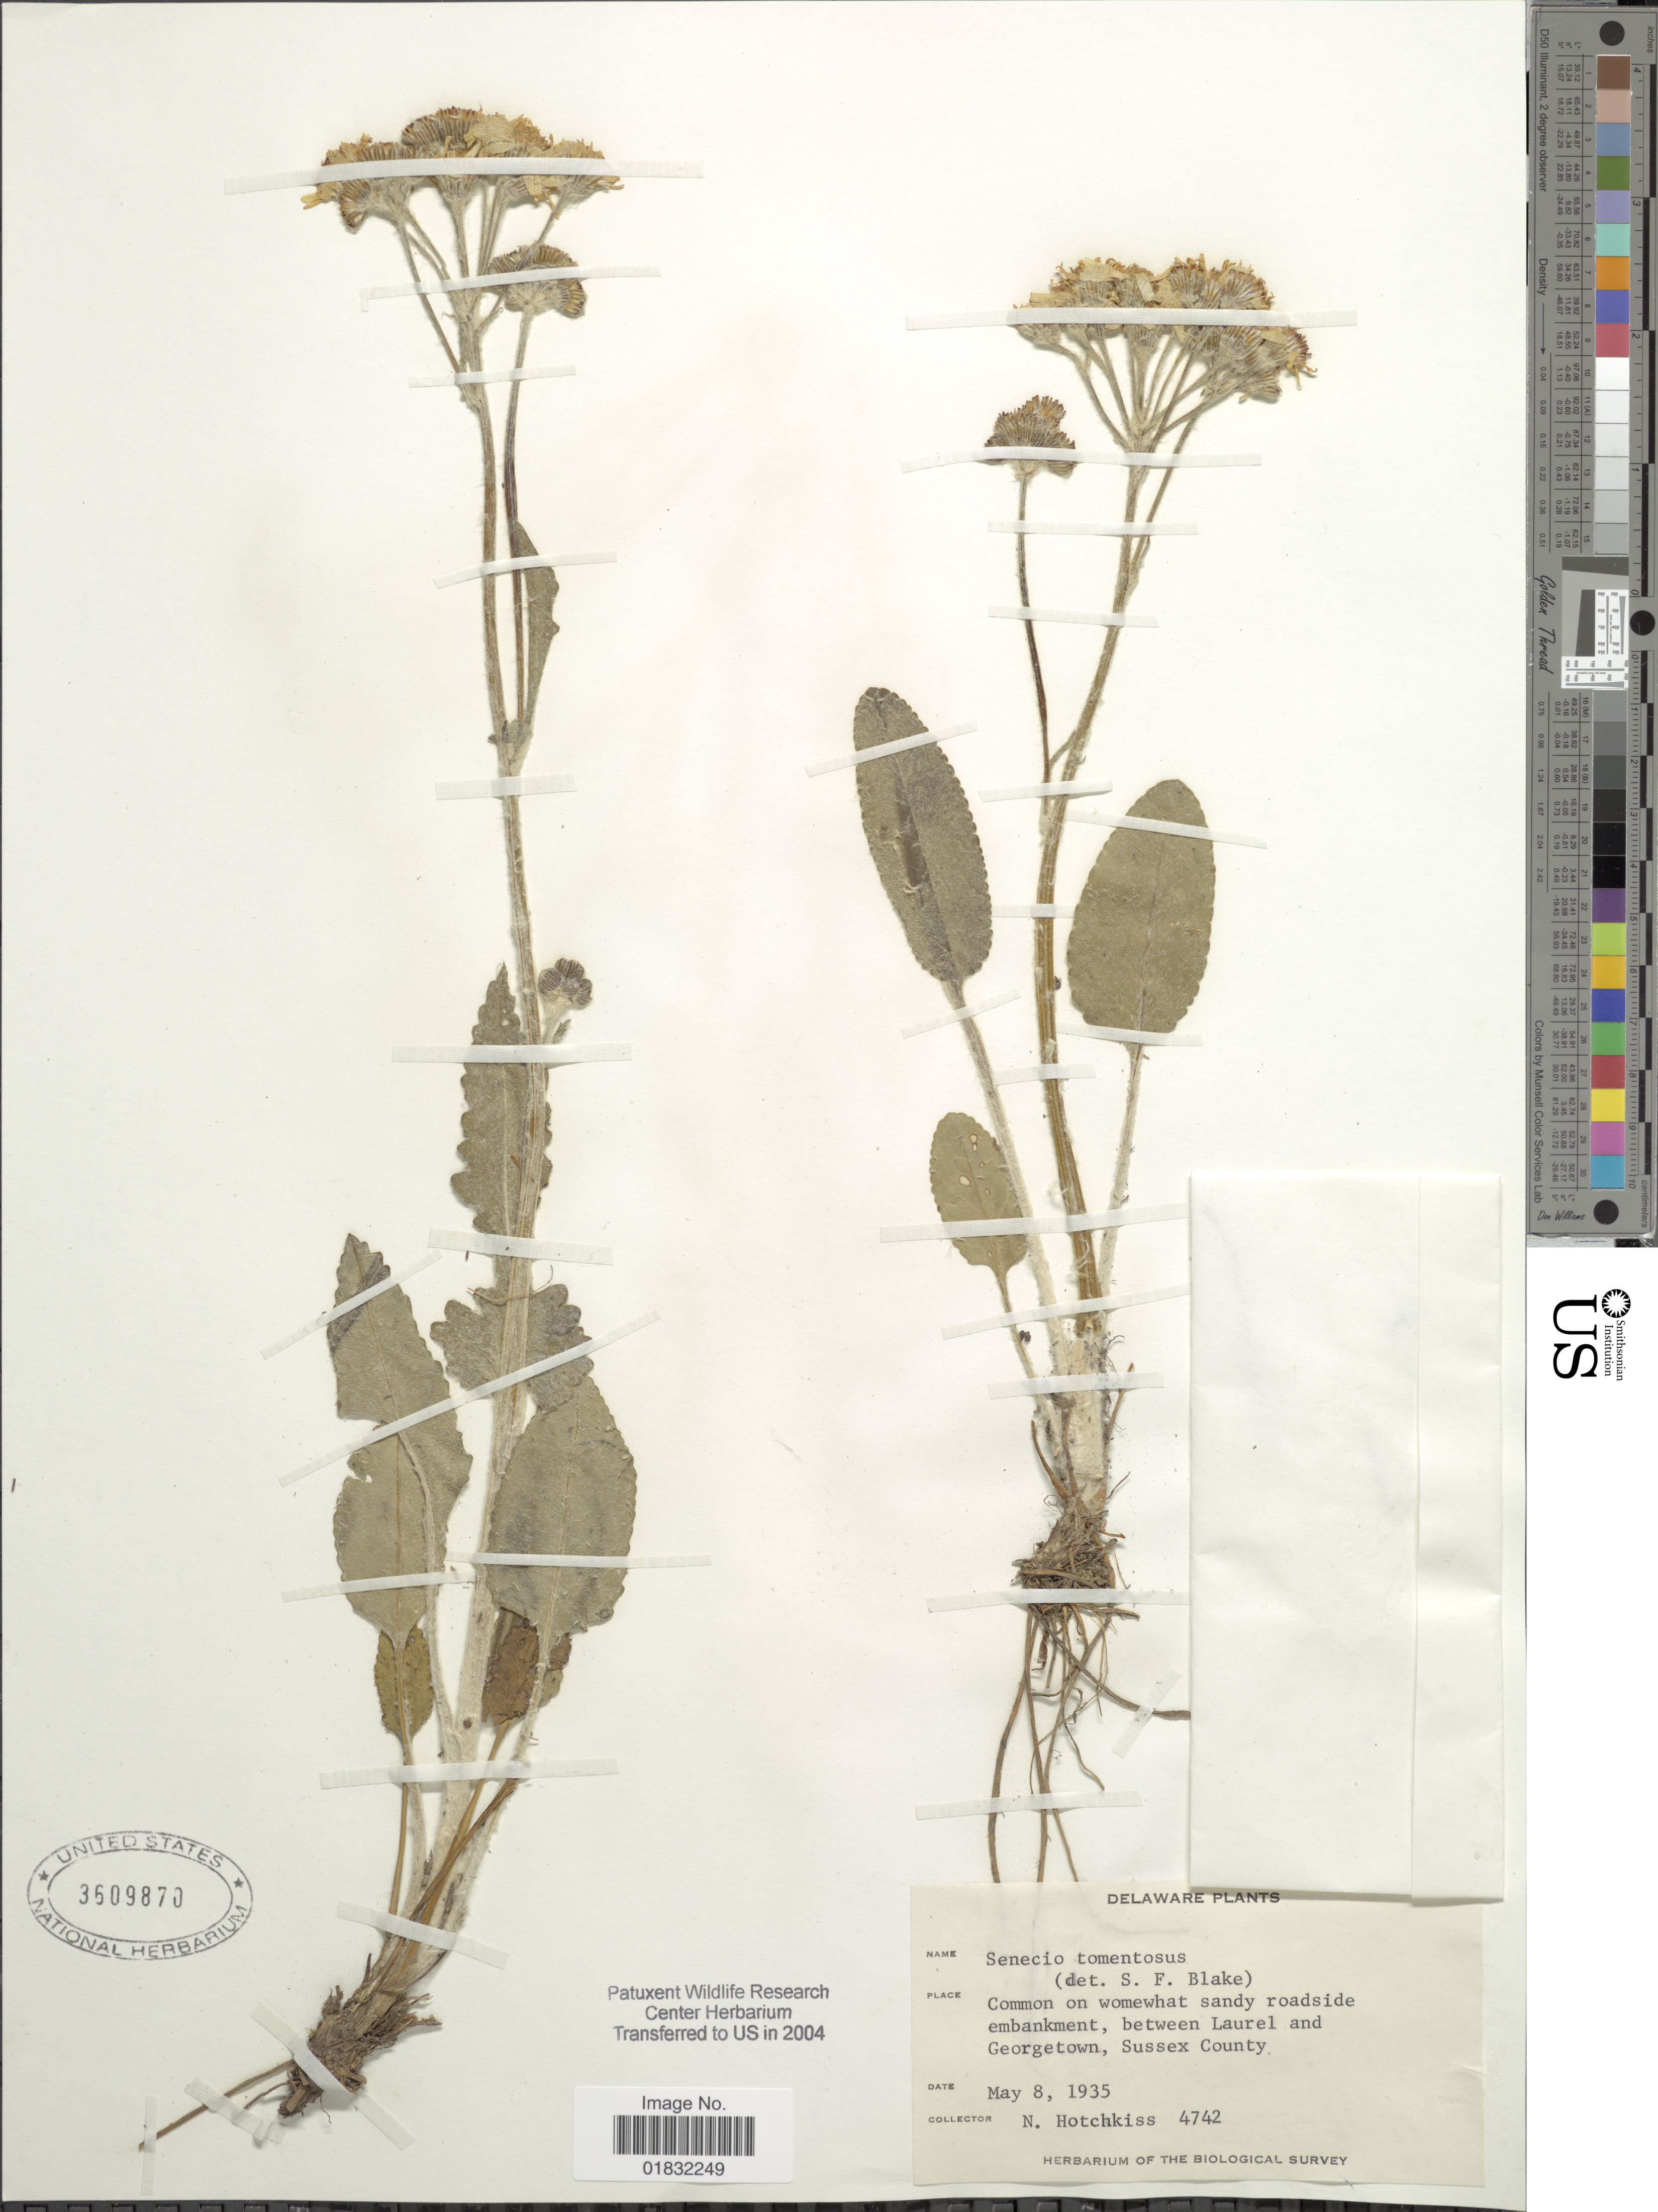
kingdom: Plantae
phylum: Tracheophyta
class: Magnoliopsida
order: Asterales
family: Asteraceae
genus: Packera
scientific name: Packera dubia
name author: (Spreng.) Trock & Mabb.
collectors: N. Hotchkiss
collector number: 4742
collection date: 1935-05-08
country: United States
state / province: Delaware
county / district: Sussex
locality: Common on womewhat sandy roadside embanksment, between Laurel and Georgetown, Sussex County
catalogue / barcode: US 3609870